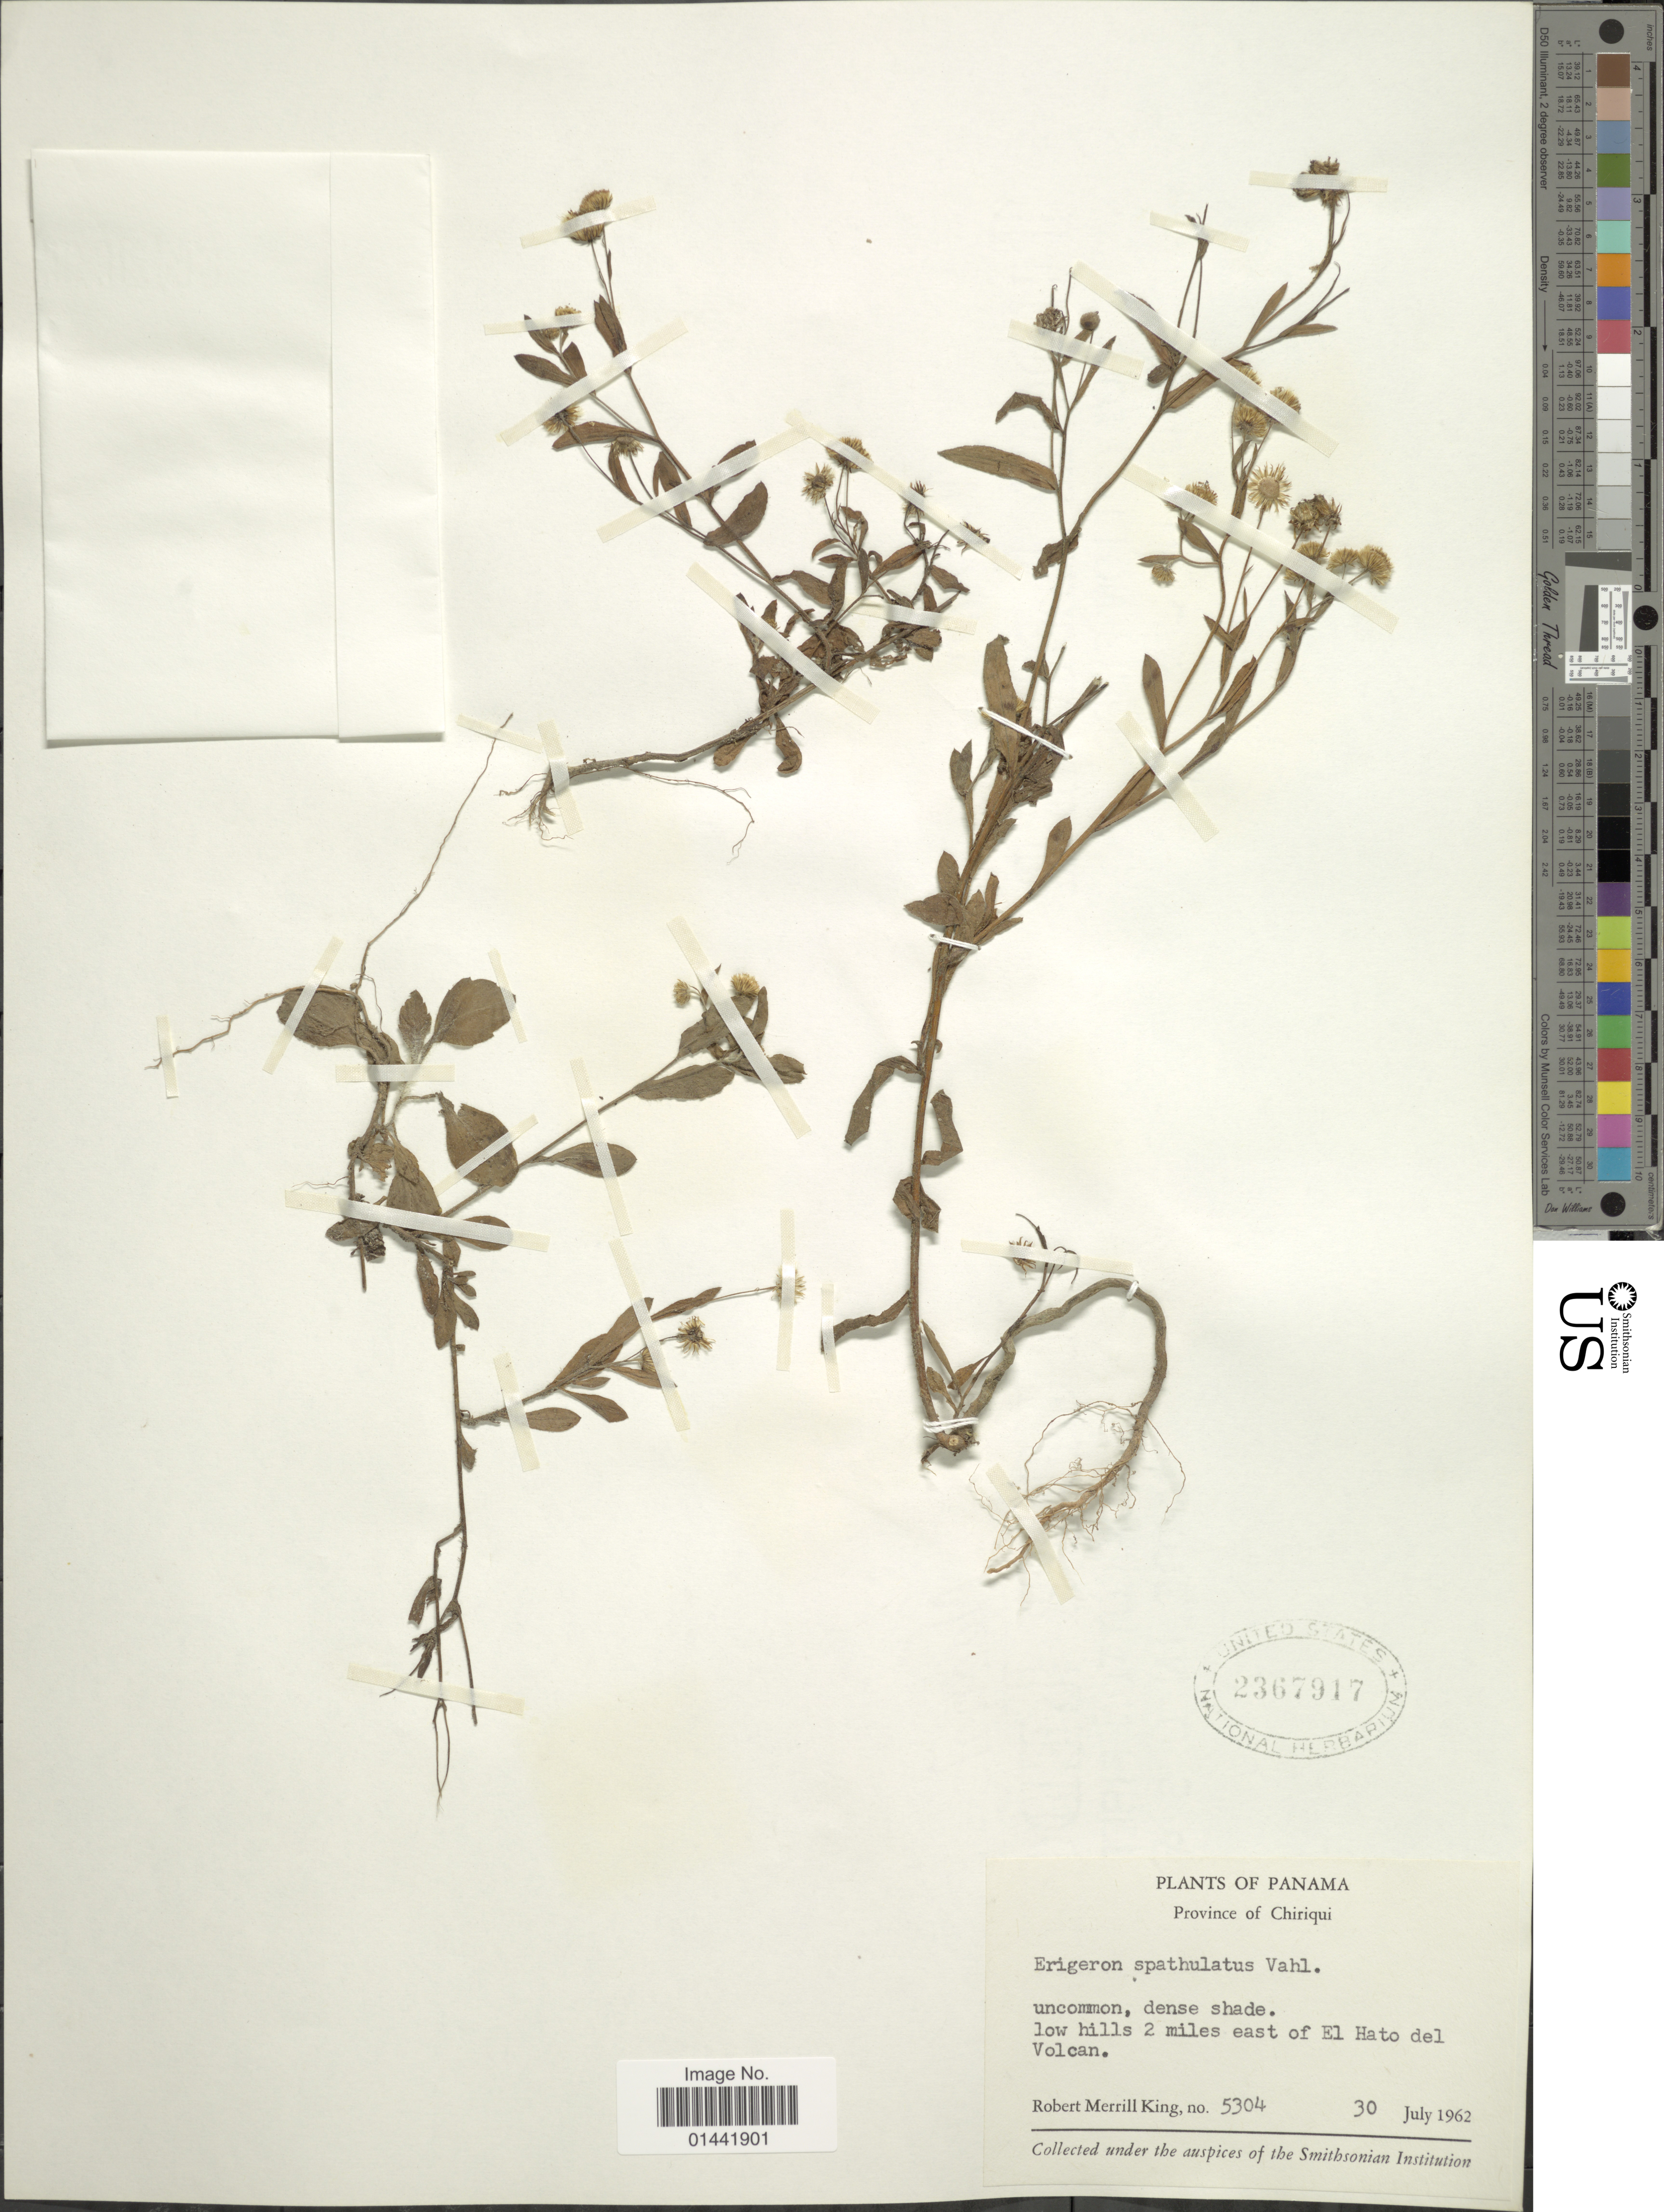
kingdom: Plantae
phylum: Tracheophyta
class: Magnoliopsida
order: Asterales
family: Asteraceae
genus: Erigeron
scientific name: Erigeron spathulatus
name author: Vahl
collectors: R. M. King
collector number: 5304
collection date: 1962-07-30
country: Panama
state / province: Chiriqui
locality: Low hills 2 miles east of El Hato del Volcan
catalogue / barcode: US 2367917